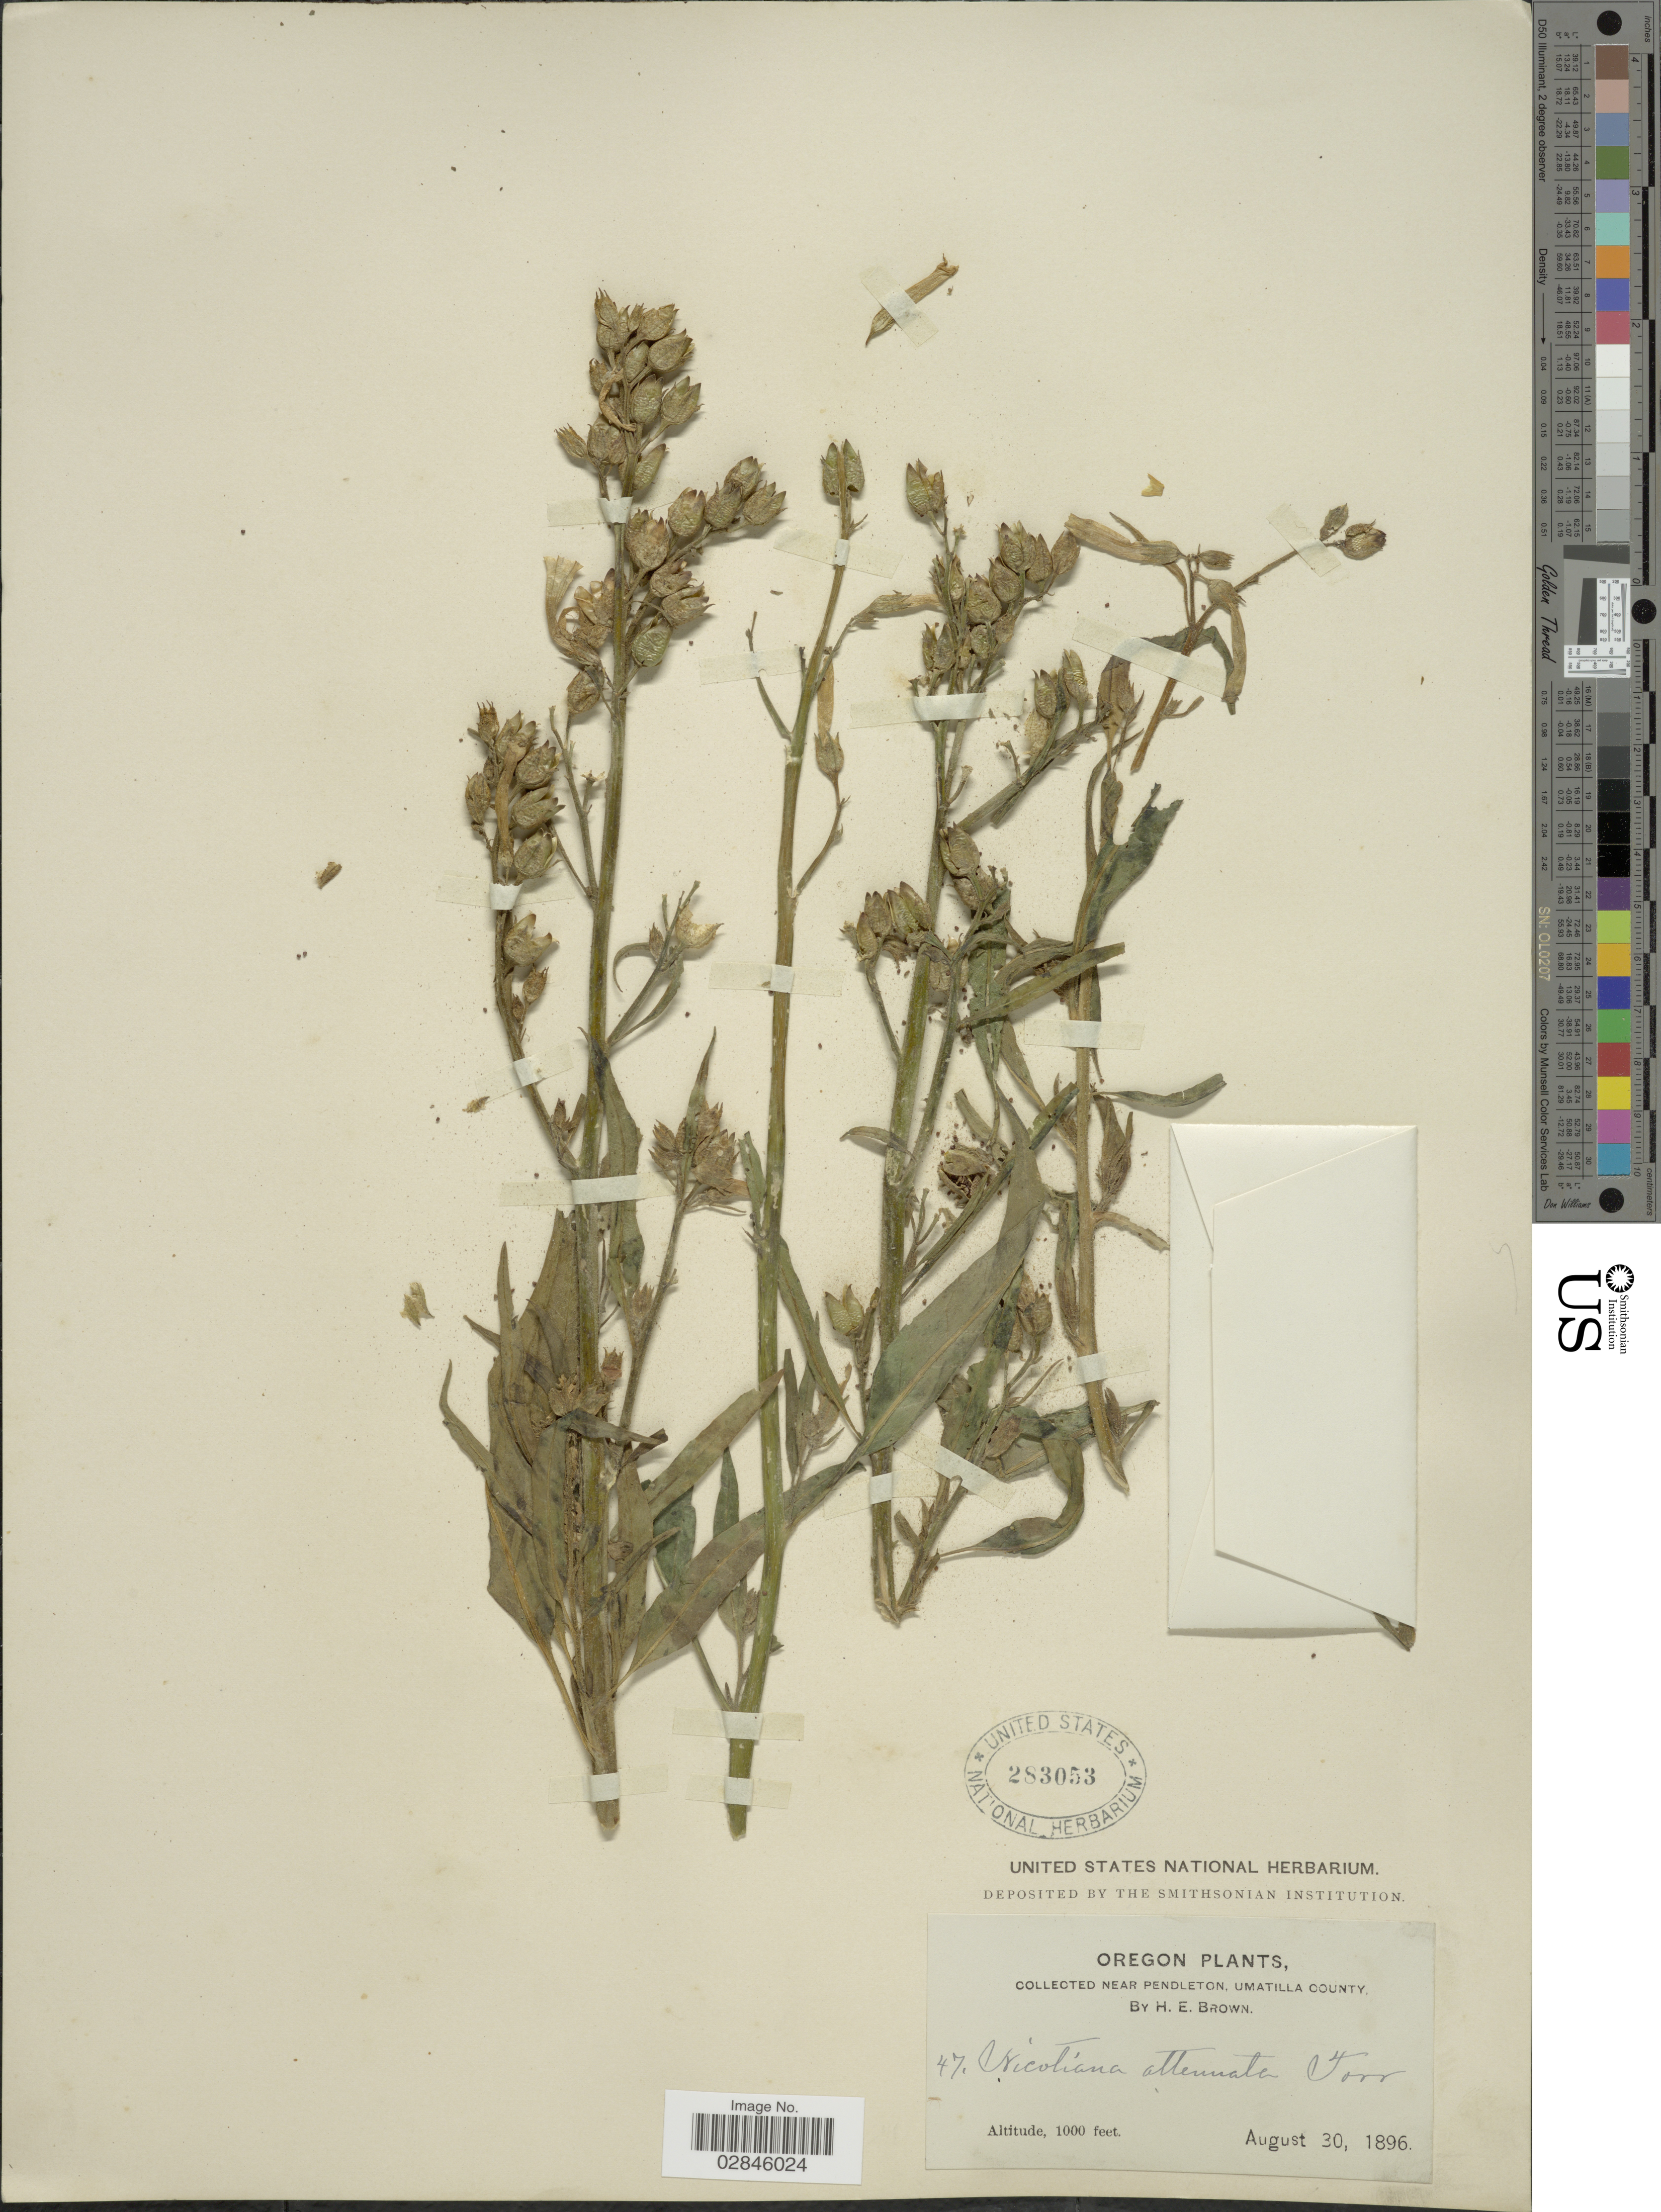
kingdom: Plantae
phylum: Tracheophyta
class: Magnoliopsida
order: Solanales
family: Solanaceae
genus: Nicotiana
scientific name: Nicotiana attenuata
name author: Torr. ex S. Watson in C. King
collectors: H. E. Brown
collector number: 47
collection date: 1896-08-30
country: United States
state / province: Oregon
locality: Near Pendleton, Umatilla County.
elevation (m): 305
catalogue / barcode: US 283053